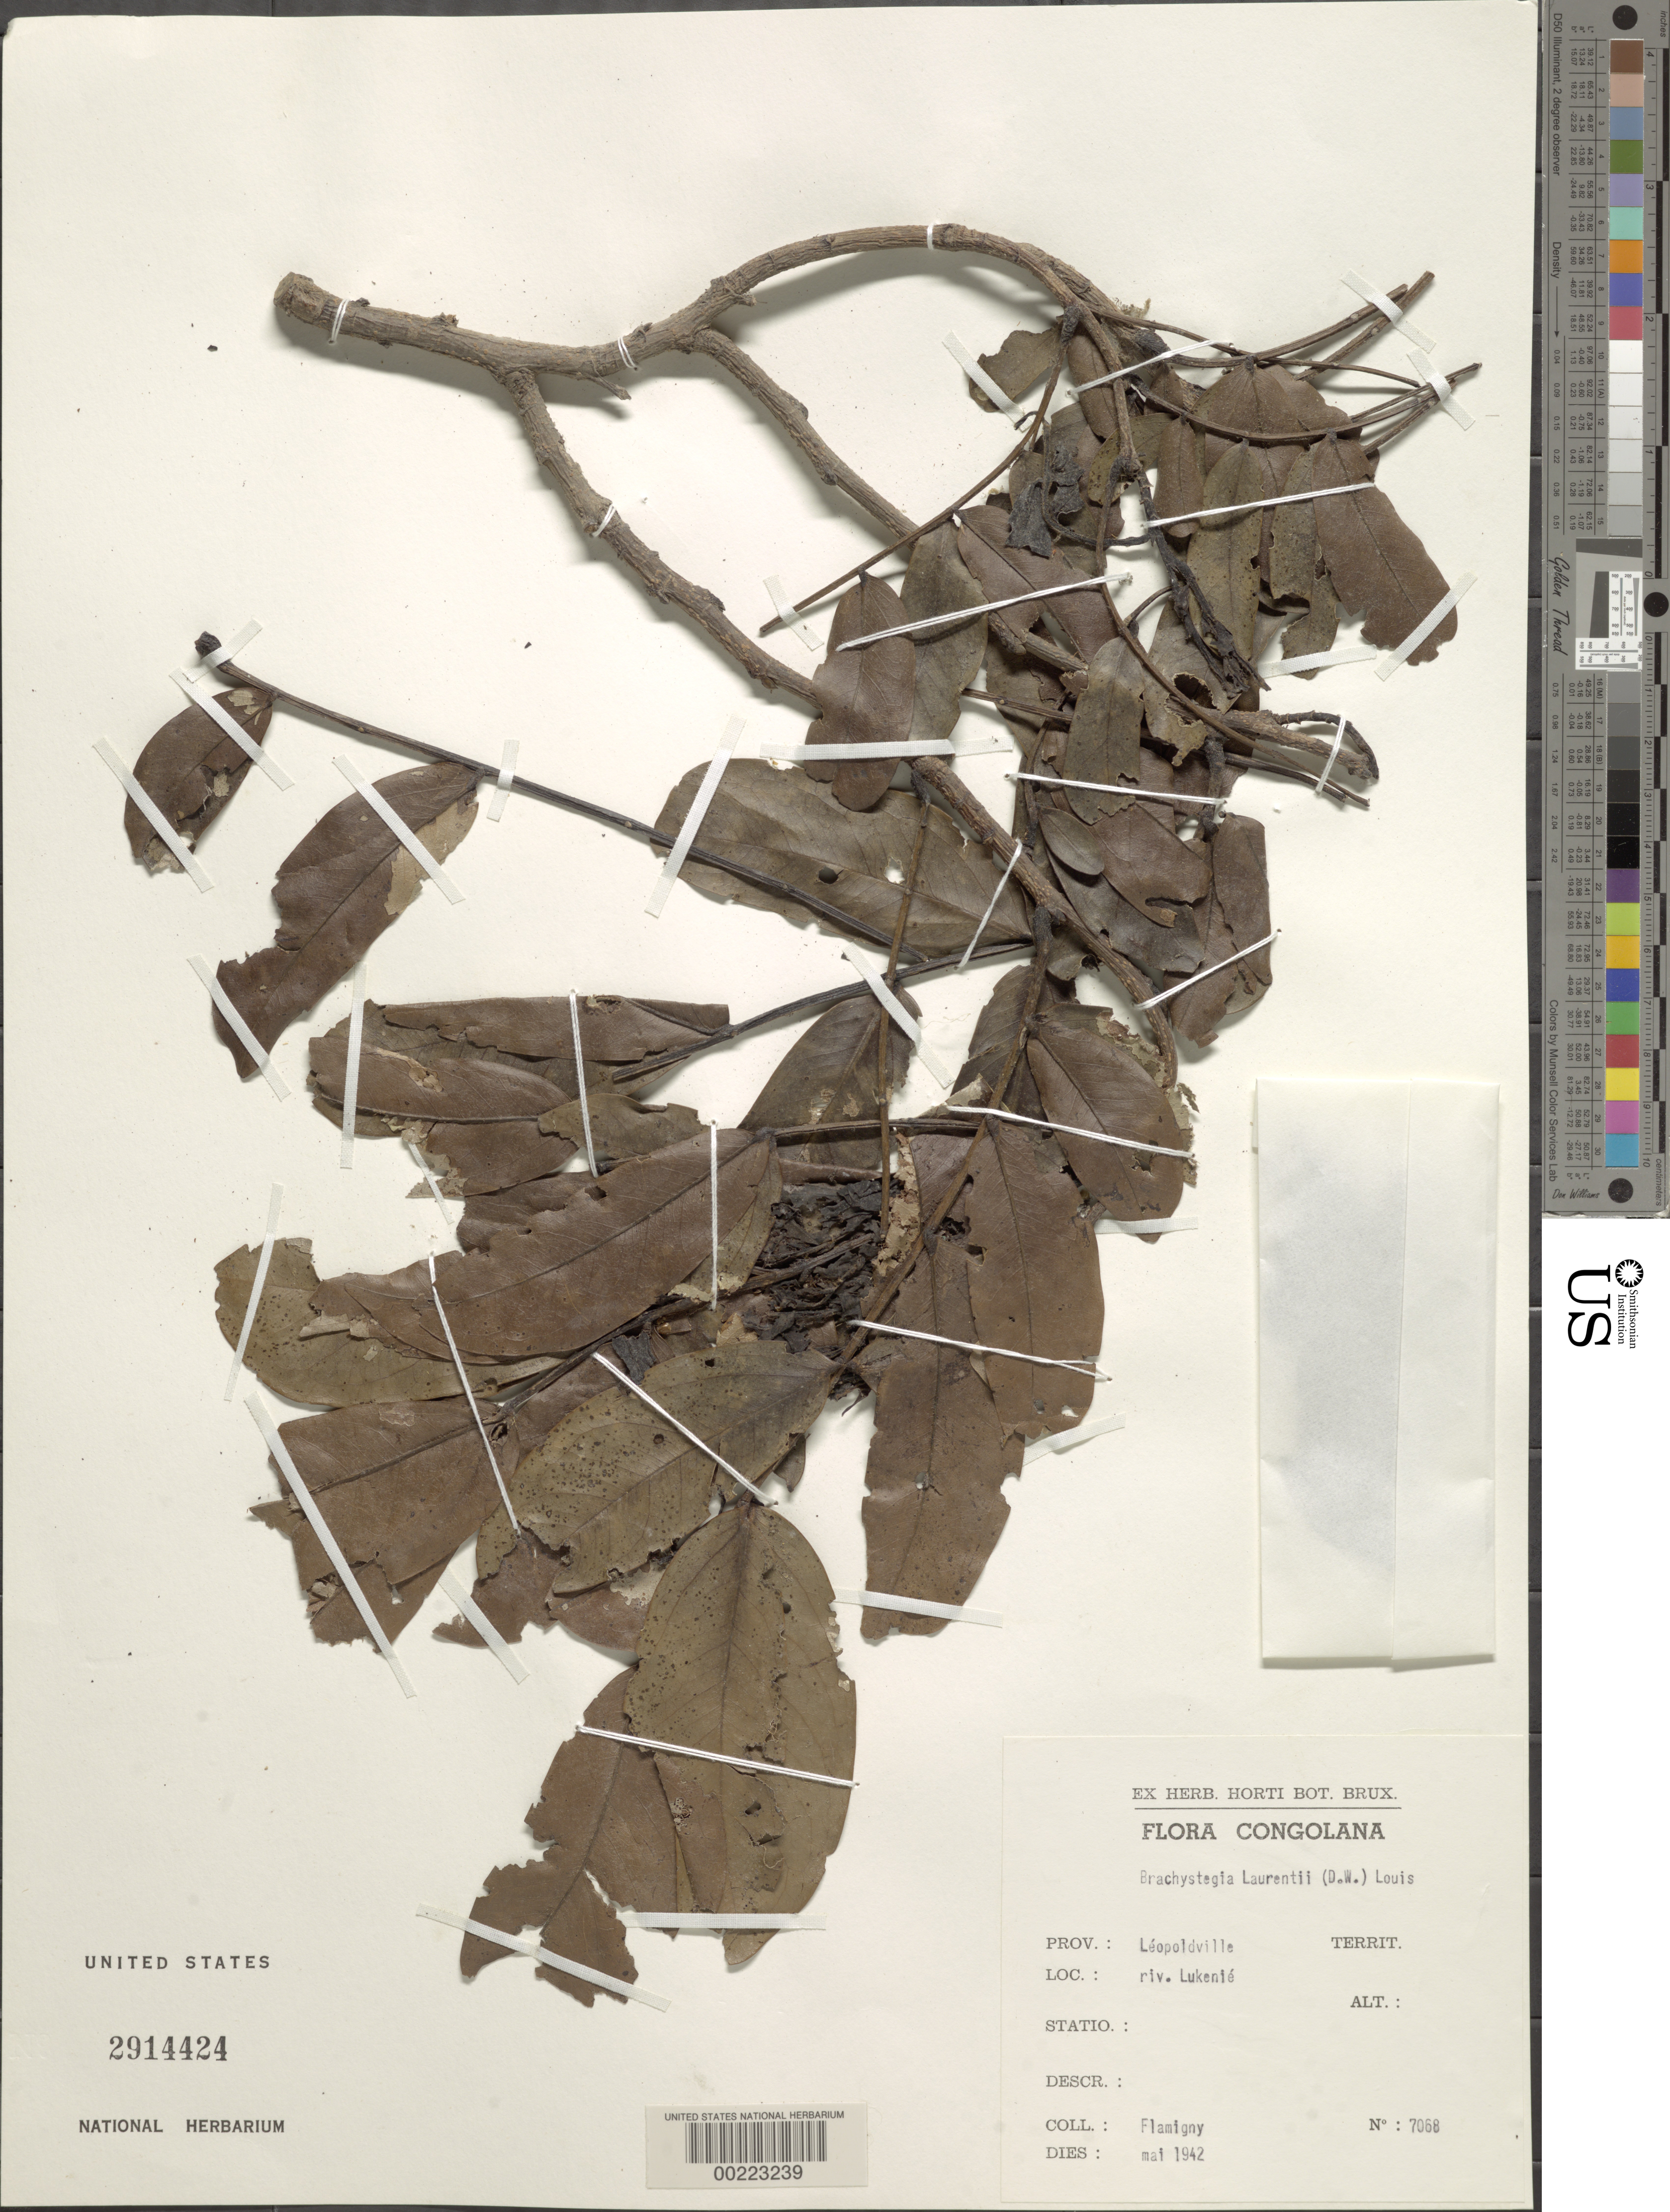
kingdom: Plantae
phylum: Tracheophyta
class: Magnoliopsida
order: Fabales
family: Fabaceae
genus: Brachystegia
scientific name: Brachystegia laurentii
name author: (De Wild.) Louis ex Hoyle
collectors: A. Flamigni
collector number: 7068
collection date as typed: Jul 1942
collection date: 1942-07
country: Congo, Democratic Republic of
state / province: Kinshasa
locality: Riv. lukenie; leopoldville prov.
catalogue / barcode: US 2914424